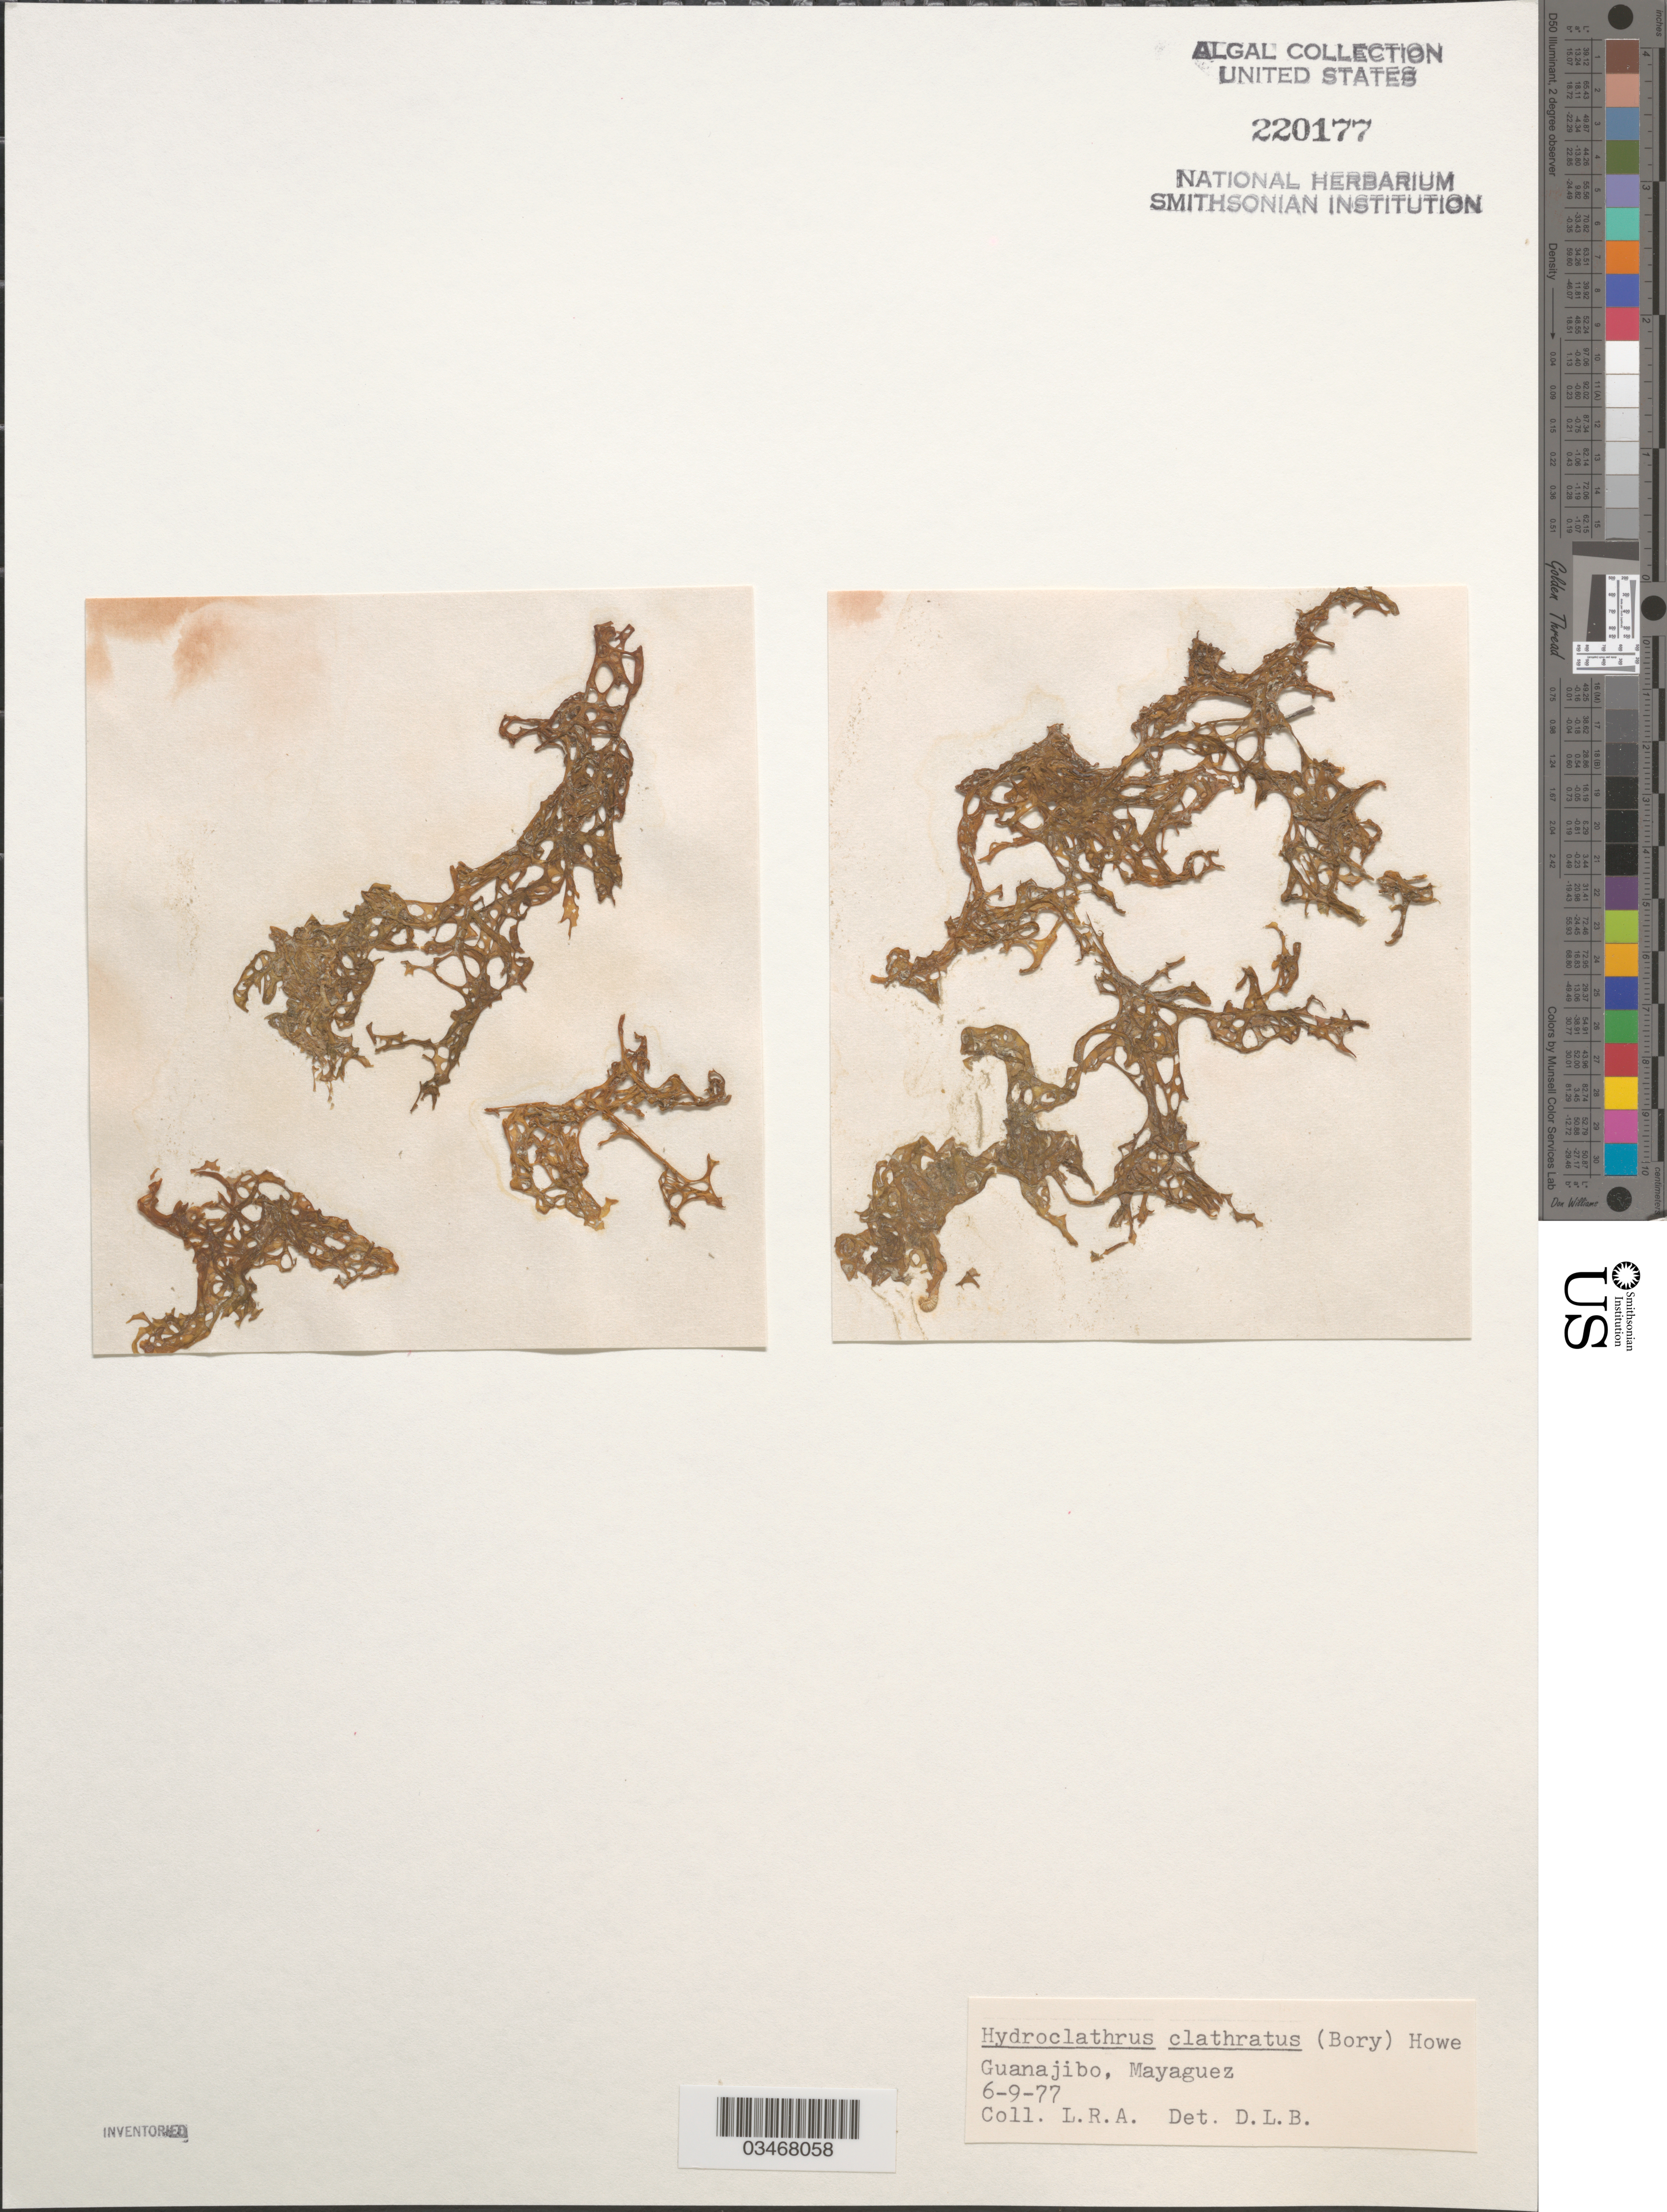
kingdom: Chromista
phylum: Ochrophyta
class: Phaeophyceae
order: Scytosiphonales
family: Scytosiphonaceae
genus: Hydroclathrus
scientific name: Hydroclathrus clathratus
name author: (C. Agardh) M. Howe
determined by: Ballantine, D. L.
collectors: L. Almodovar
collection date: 1977-06-09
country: Puerto Rico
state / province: Mayagüez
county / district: Guanajibo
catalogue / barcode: US 220177